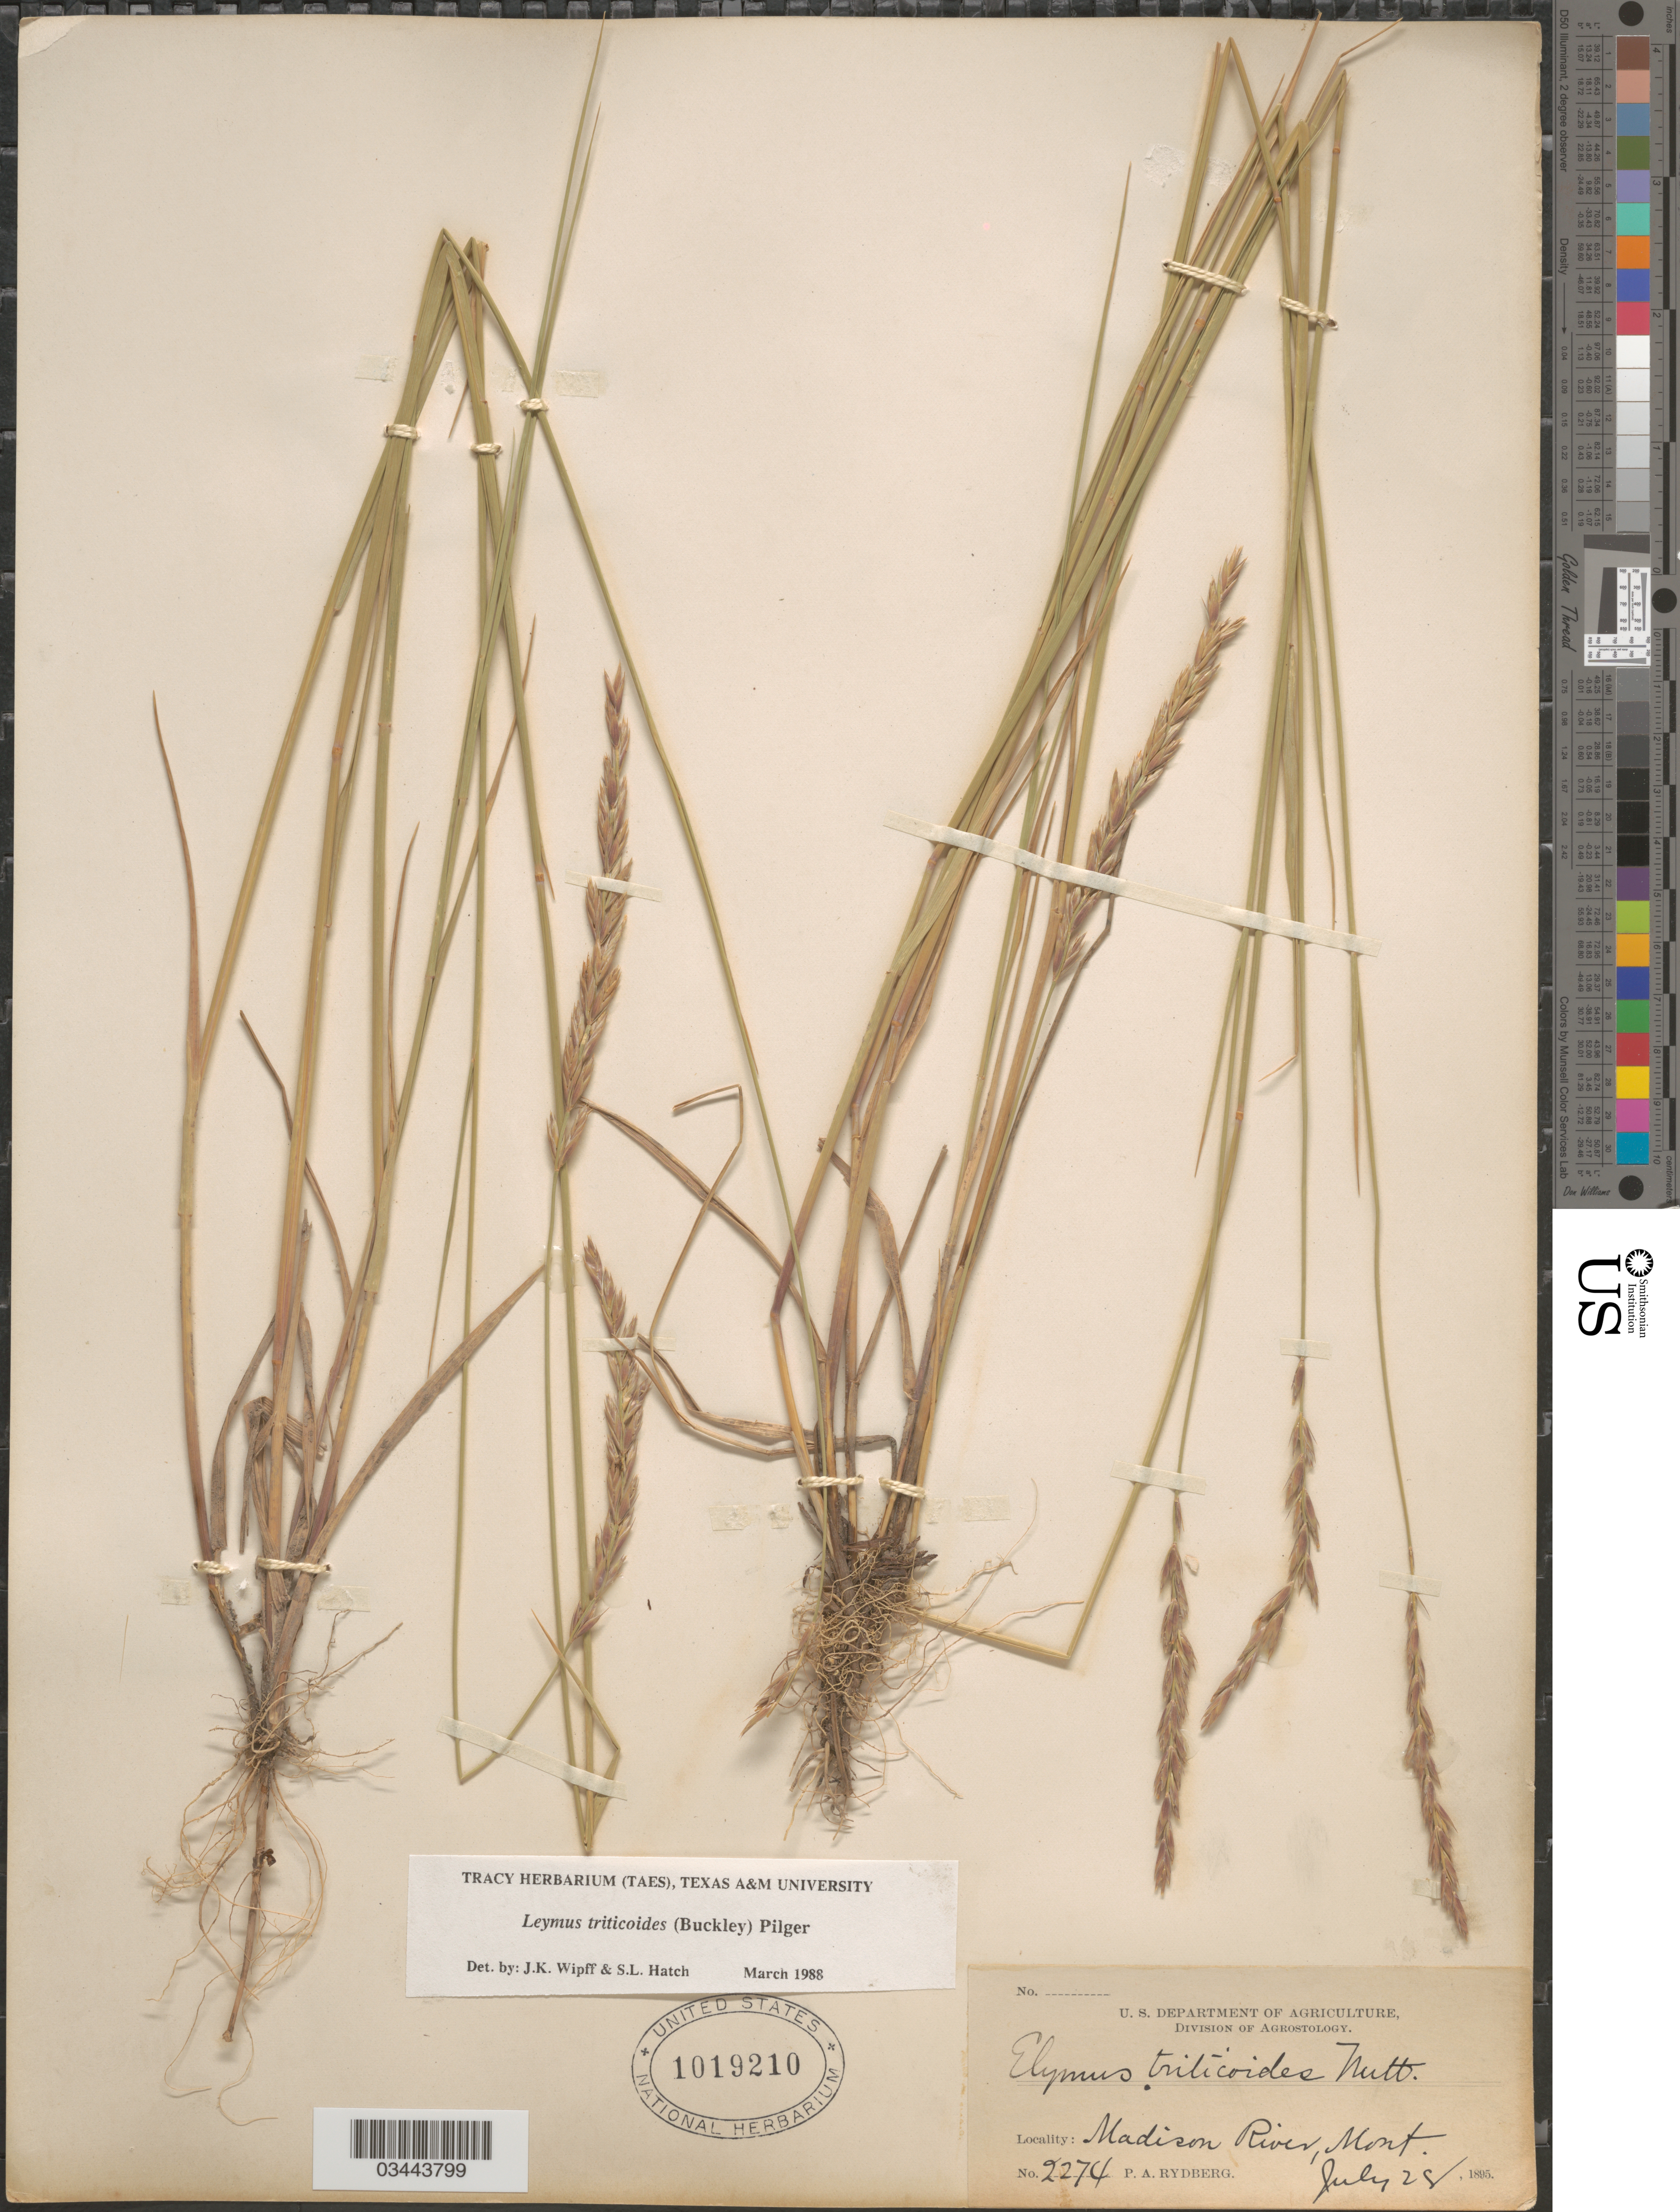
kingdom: Plantae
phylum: Tracheophyta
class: Liliopsida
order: Poales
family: Poaceae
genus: Leymus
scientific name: Leymus triticoides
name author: (Buckley) Pilg.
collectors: P. A. Rydberg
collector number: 2274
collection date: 1895-07-28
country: United States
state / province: Montana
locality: Madison River.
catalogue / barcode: US 1019210